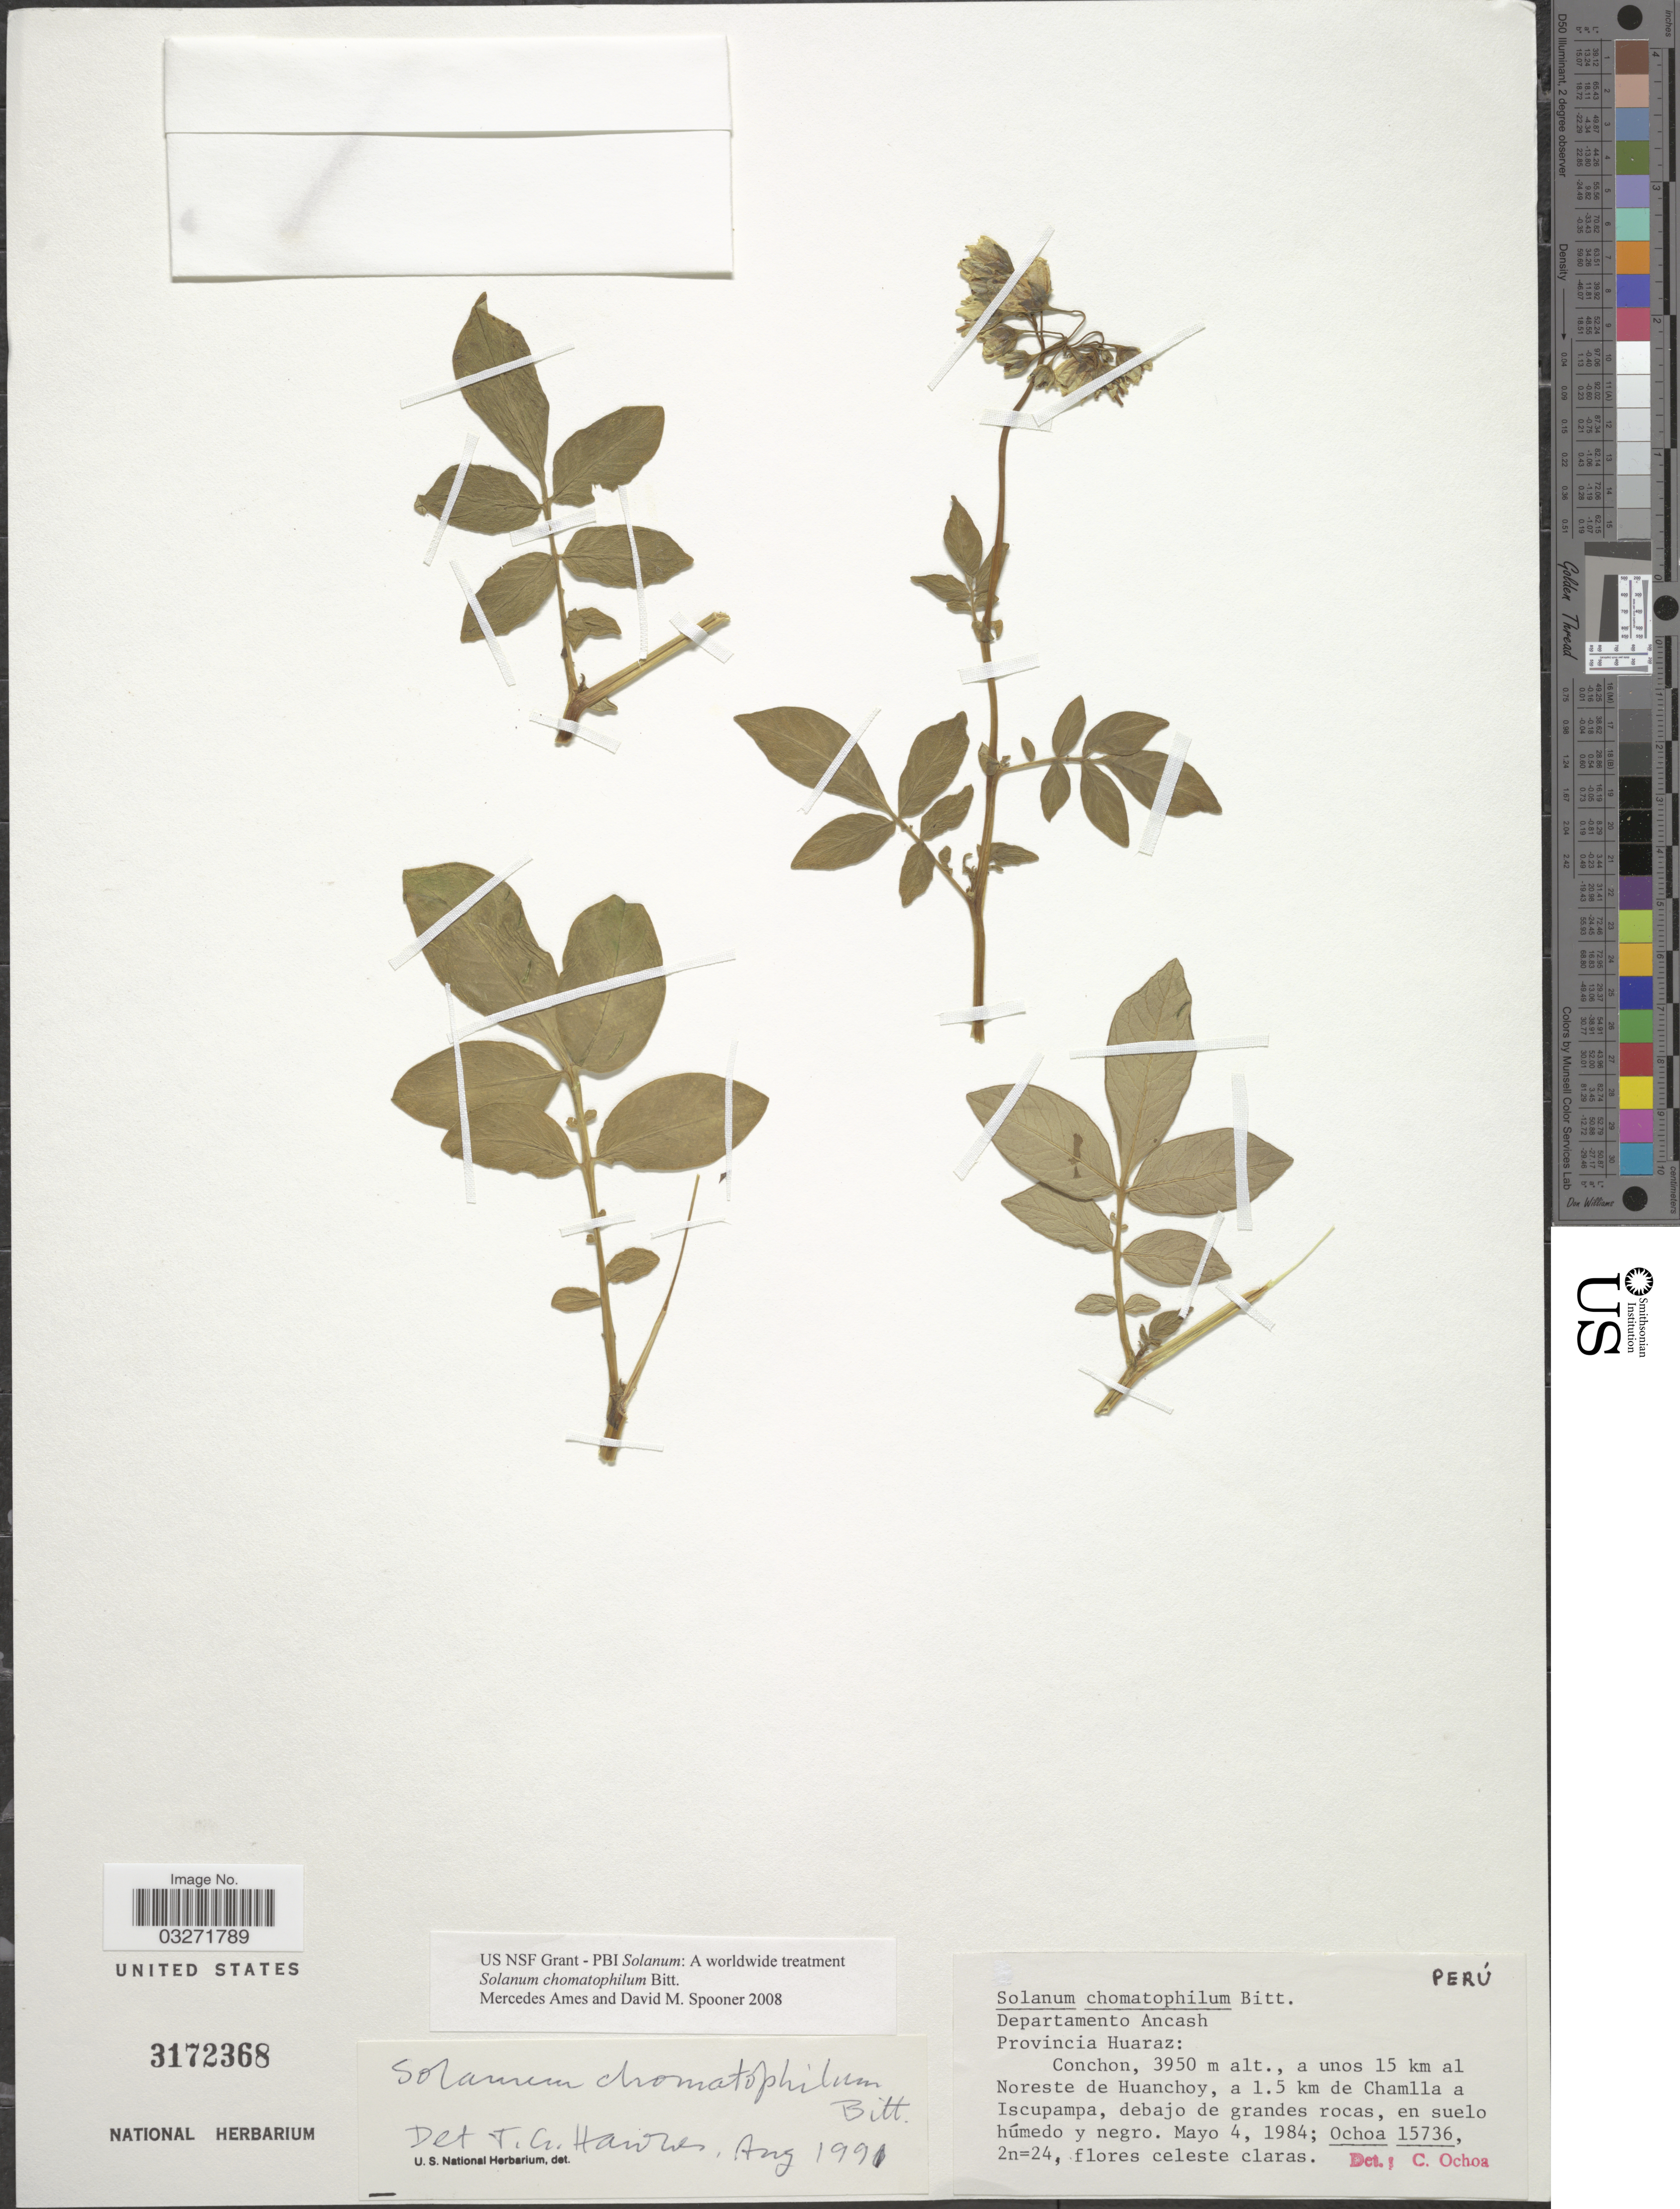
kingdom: Plantae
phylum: Tracheophyta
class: Magnoliopsida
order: Solanales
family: Solanaceae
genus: Solanum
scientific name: Solanum chomatophilum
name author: Bitter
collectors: -. Ochoa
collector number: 15736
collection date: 1984-05-04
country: Peru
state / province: Ancash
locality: Departamento Ancash. Provincia Huaraz: Conchon, a unos 15 km al Noreste de Huanchoy, a 1.5 km de Chamlla a Iscupampa.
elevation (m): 3950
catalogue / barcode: US 3172368